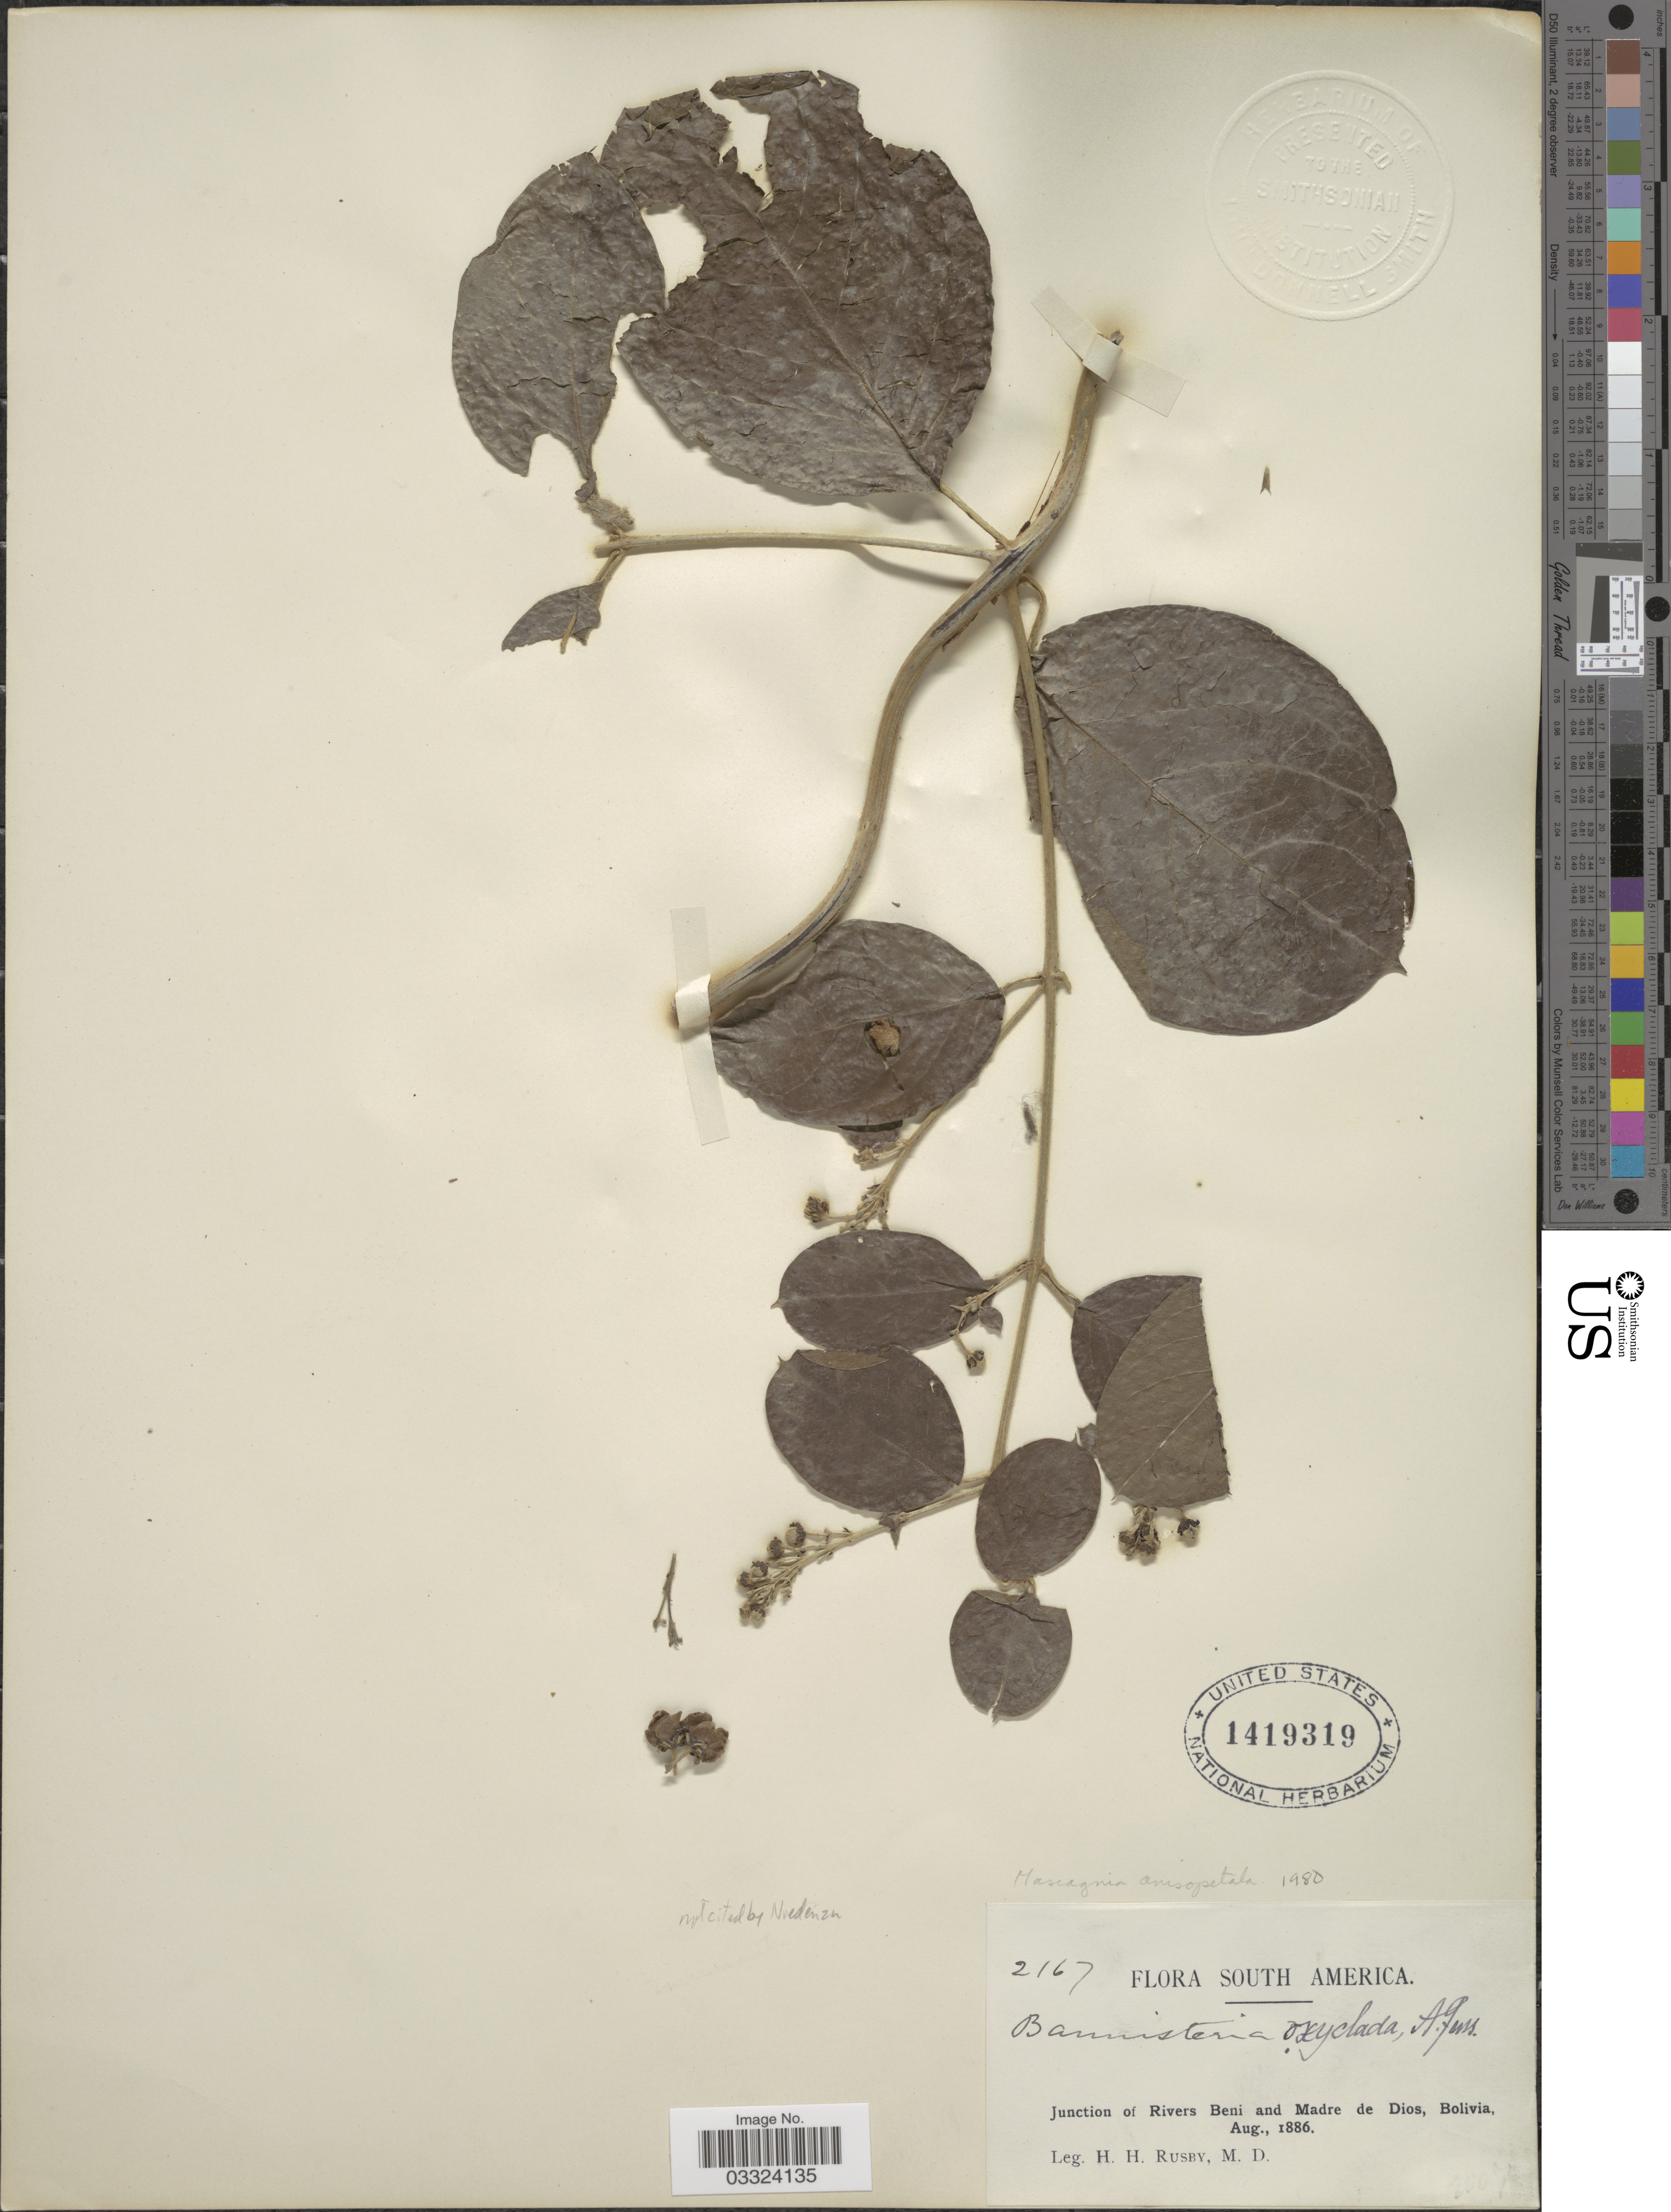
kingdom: Plantae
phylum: Tracheophyta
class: Magnoliopsida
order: Malpighiales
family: Malpighiaceae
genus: Alicia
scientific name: Alicia anisopetala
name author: (A. Juss.) W.R. Anderson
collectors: H. H. Rusby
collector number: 2167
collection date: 1886-08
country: Bolivia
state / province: Beni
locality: Junction of Rivers Beni and Madre de Dios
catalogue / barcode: US 1419319